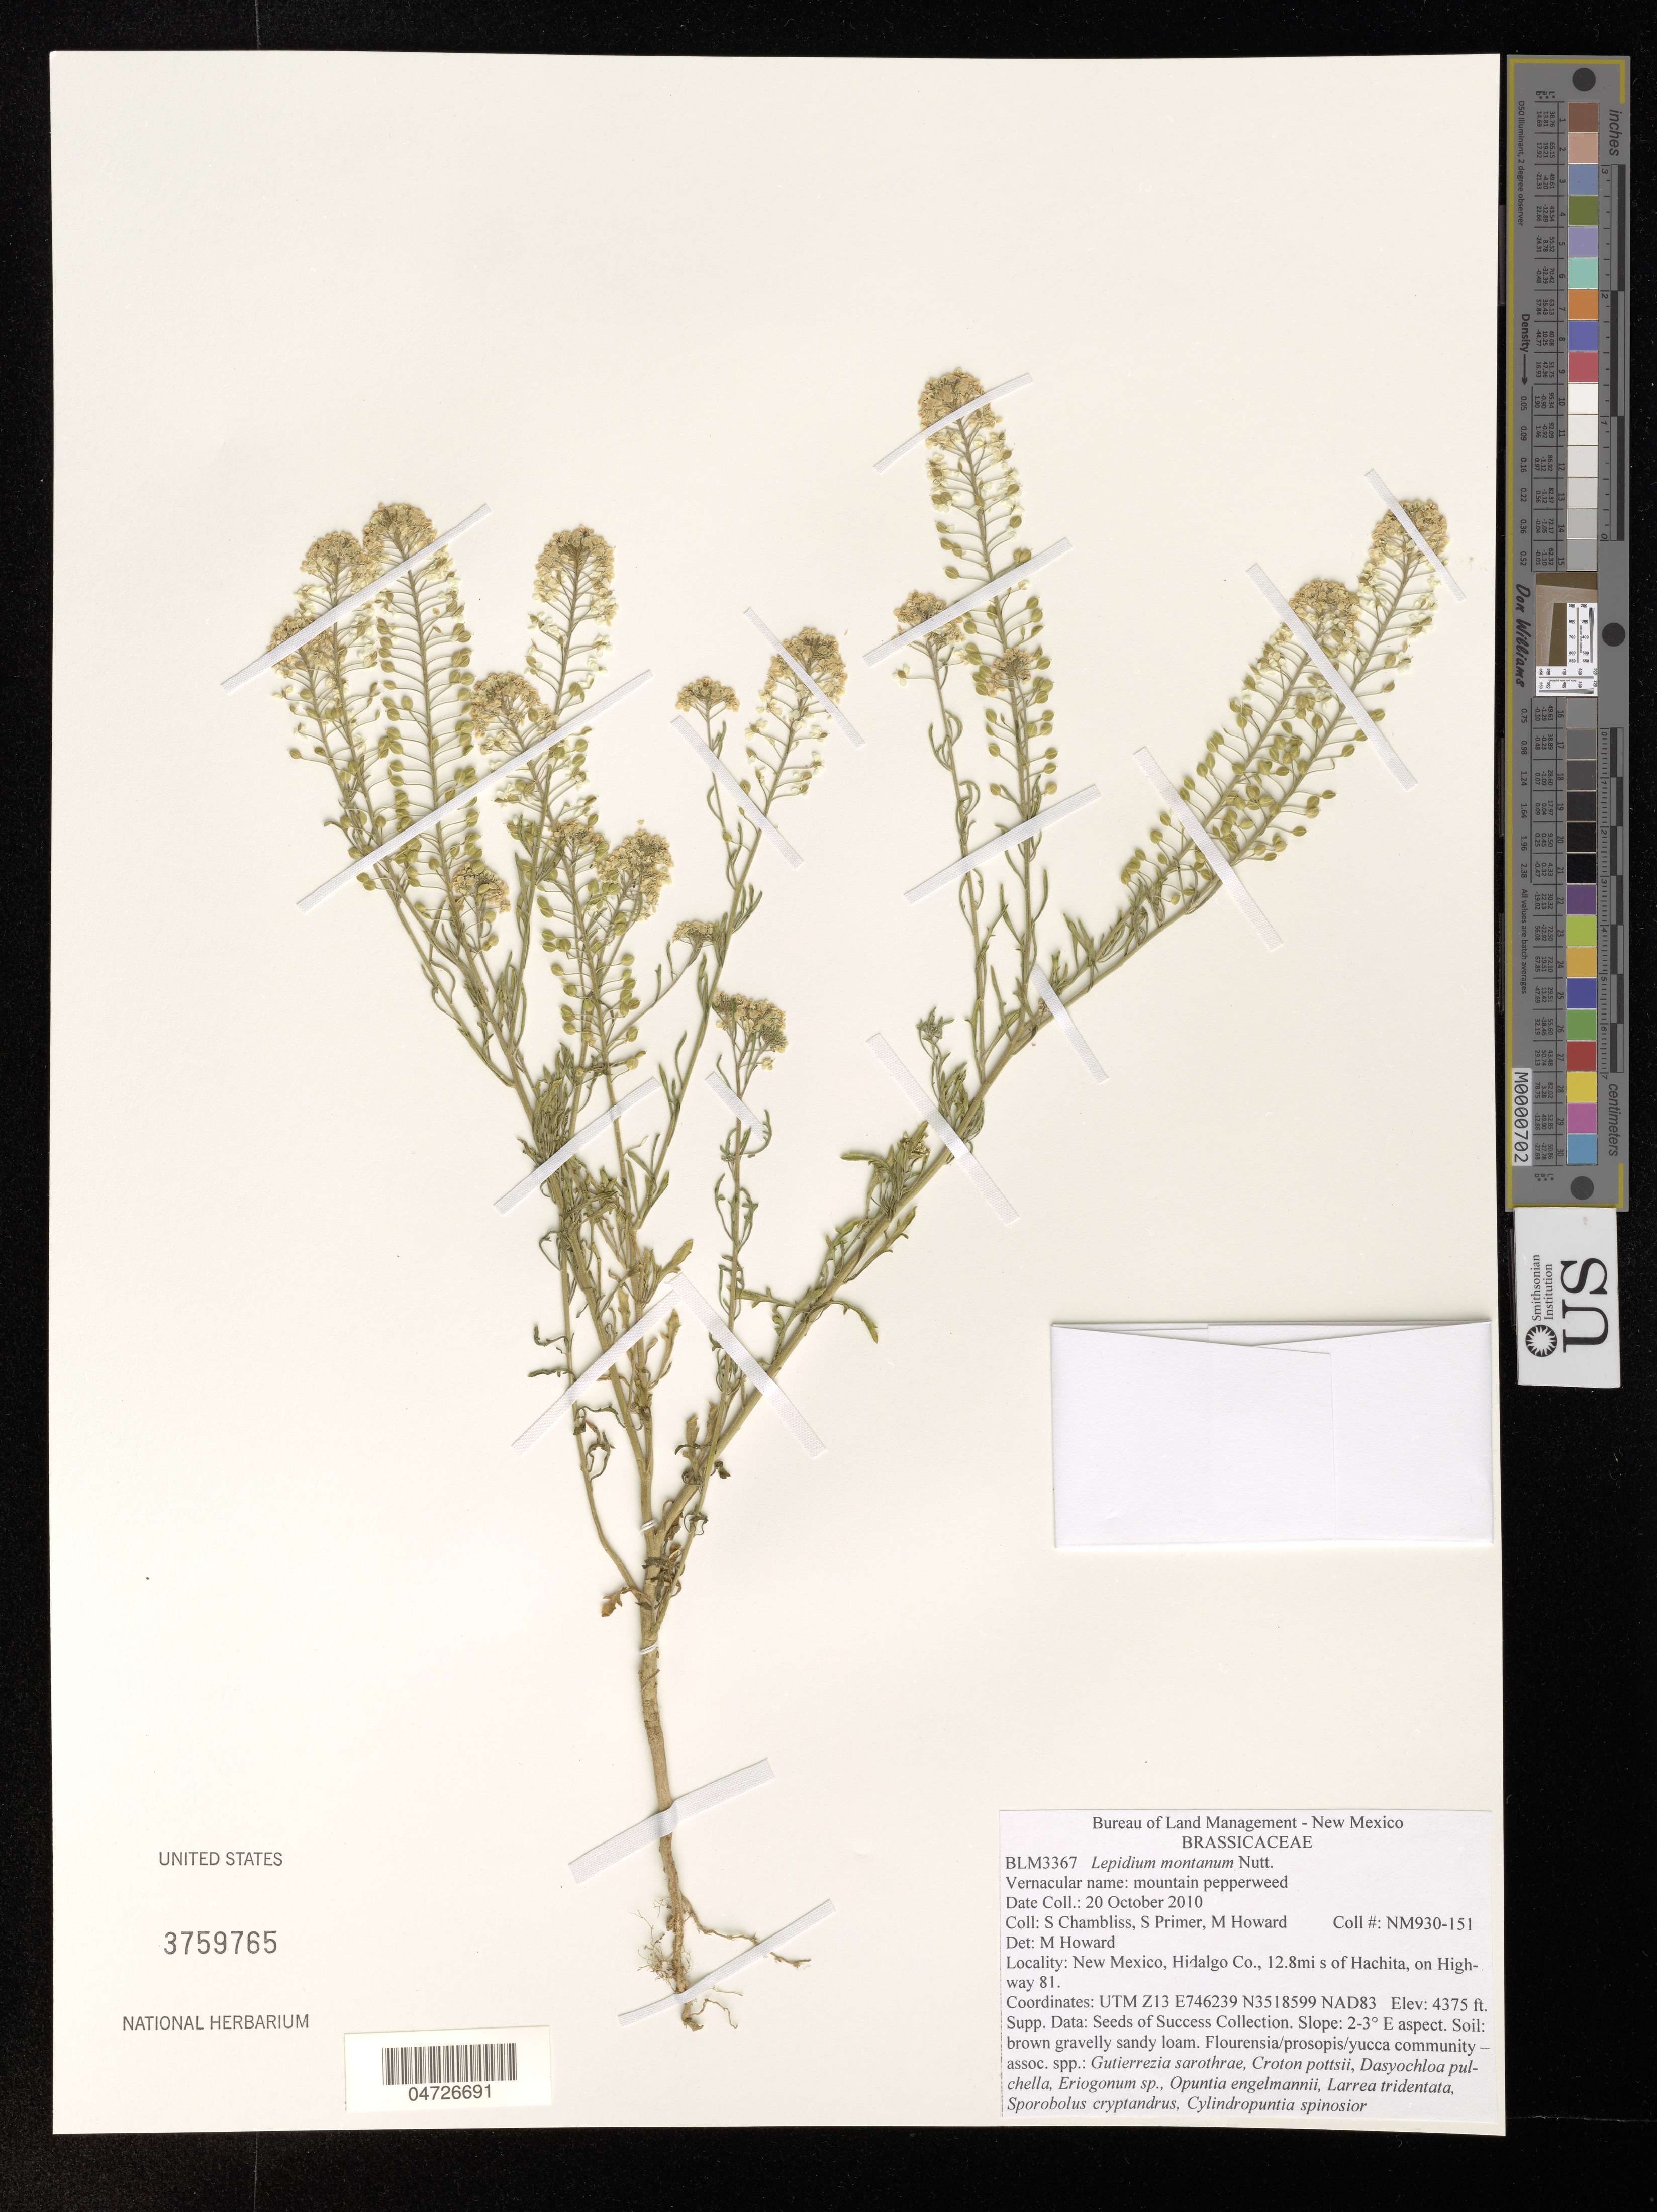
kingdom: Plantae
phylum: Tracheophyta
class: Magnoliopsida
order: Brassicales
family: Brassicaceae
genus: Lepidium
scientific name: Lepidium montanum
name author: Nutt.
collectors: S. Chambliss, S. Primer & M. Howard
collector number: NM930-151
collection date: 2010-10-20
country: United States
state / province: New Mexico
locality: Hidalgo Co., 12.8mi s of Hachita, on Highway 81.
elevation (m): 1334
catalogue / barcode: US 3759765